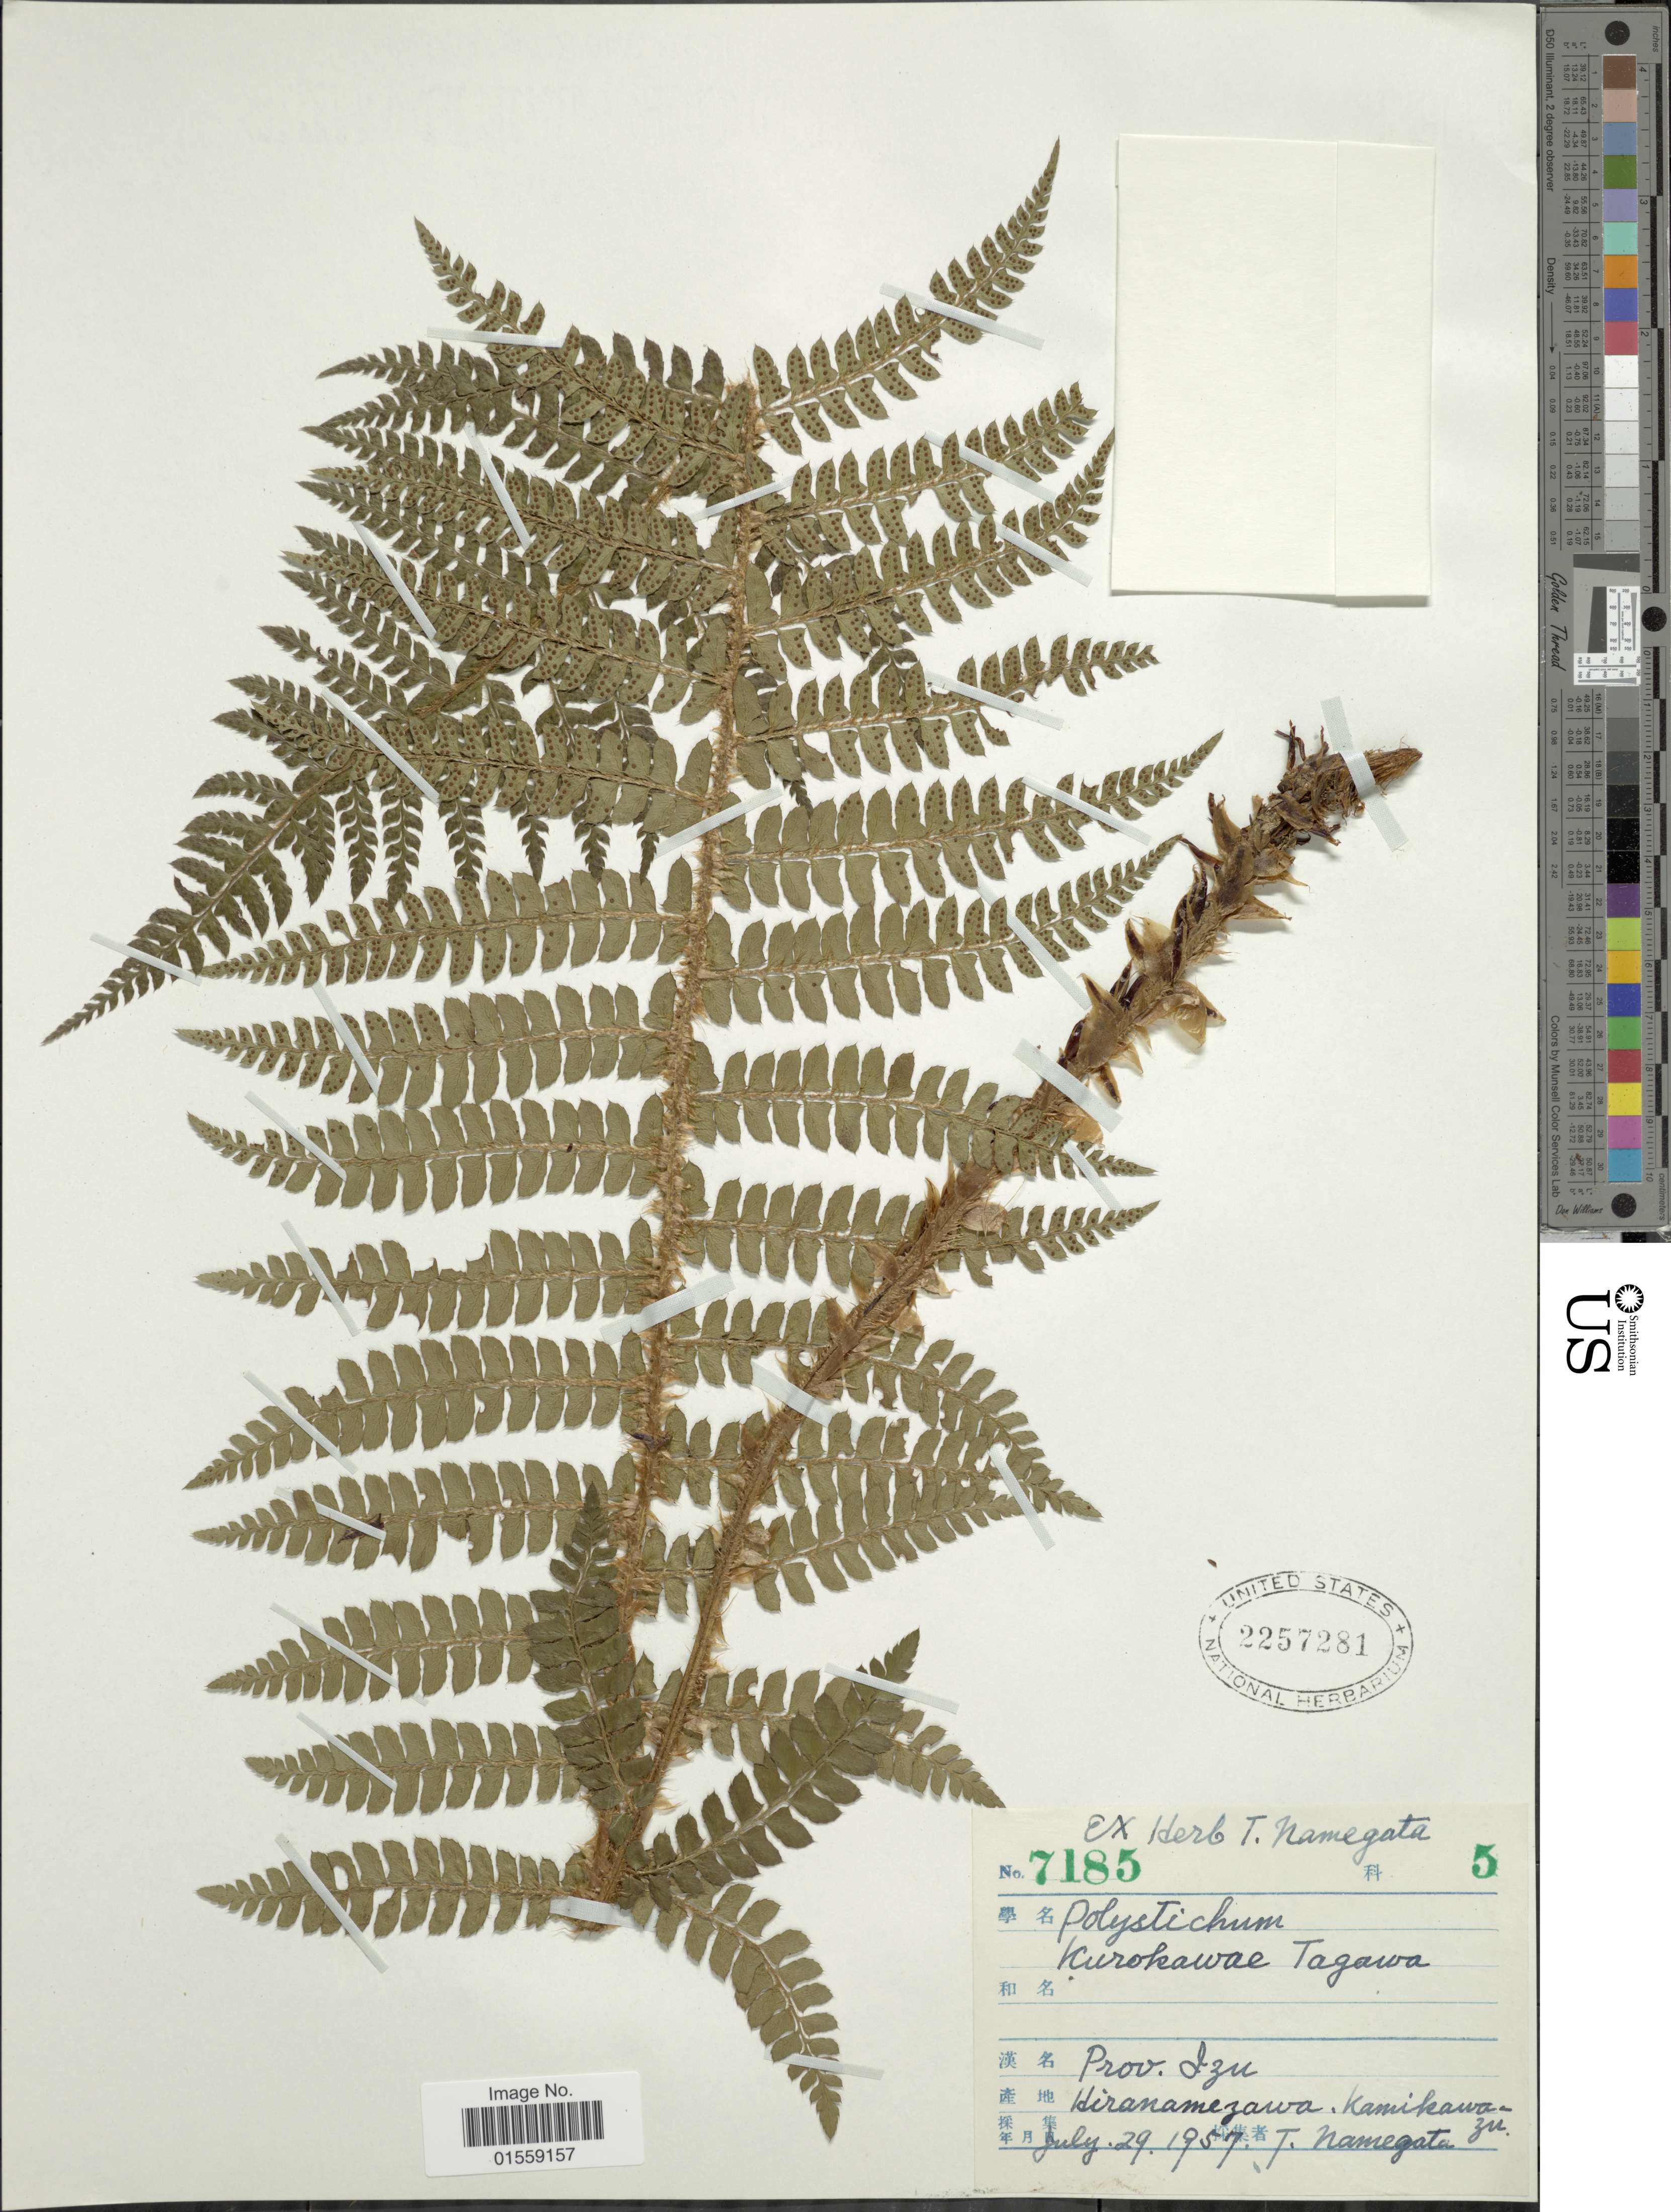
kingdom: Plantae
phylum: Tracheophyta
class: Polypodiopsida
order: Polypodiales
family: Dryopteridaceae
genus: Polystichum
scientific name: Polystichum kurokawae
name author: Tagawa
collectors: T. Namegata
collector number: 7185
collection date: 1957-07-29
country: Japan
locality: Prov. Izu, Idiranamejawa, Kamikawazu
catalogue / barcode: US 2257281